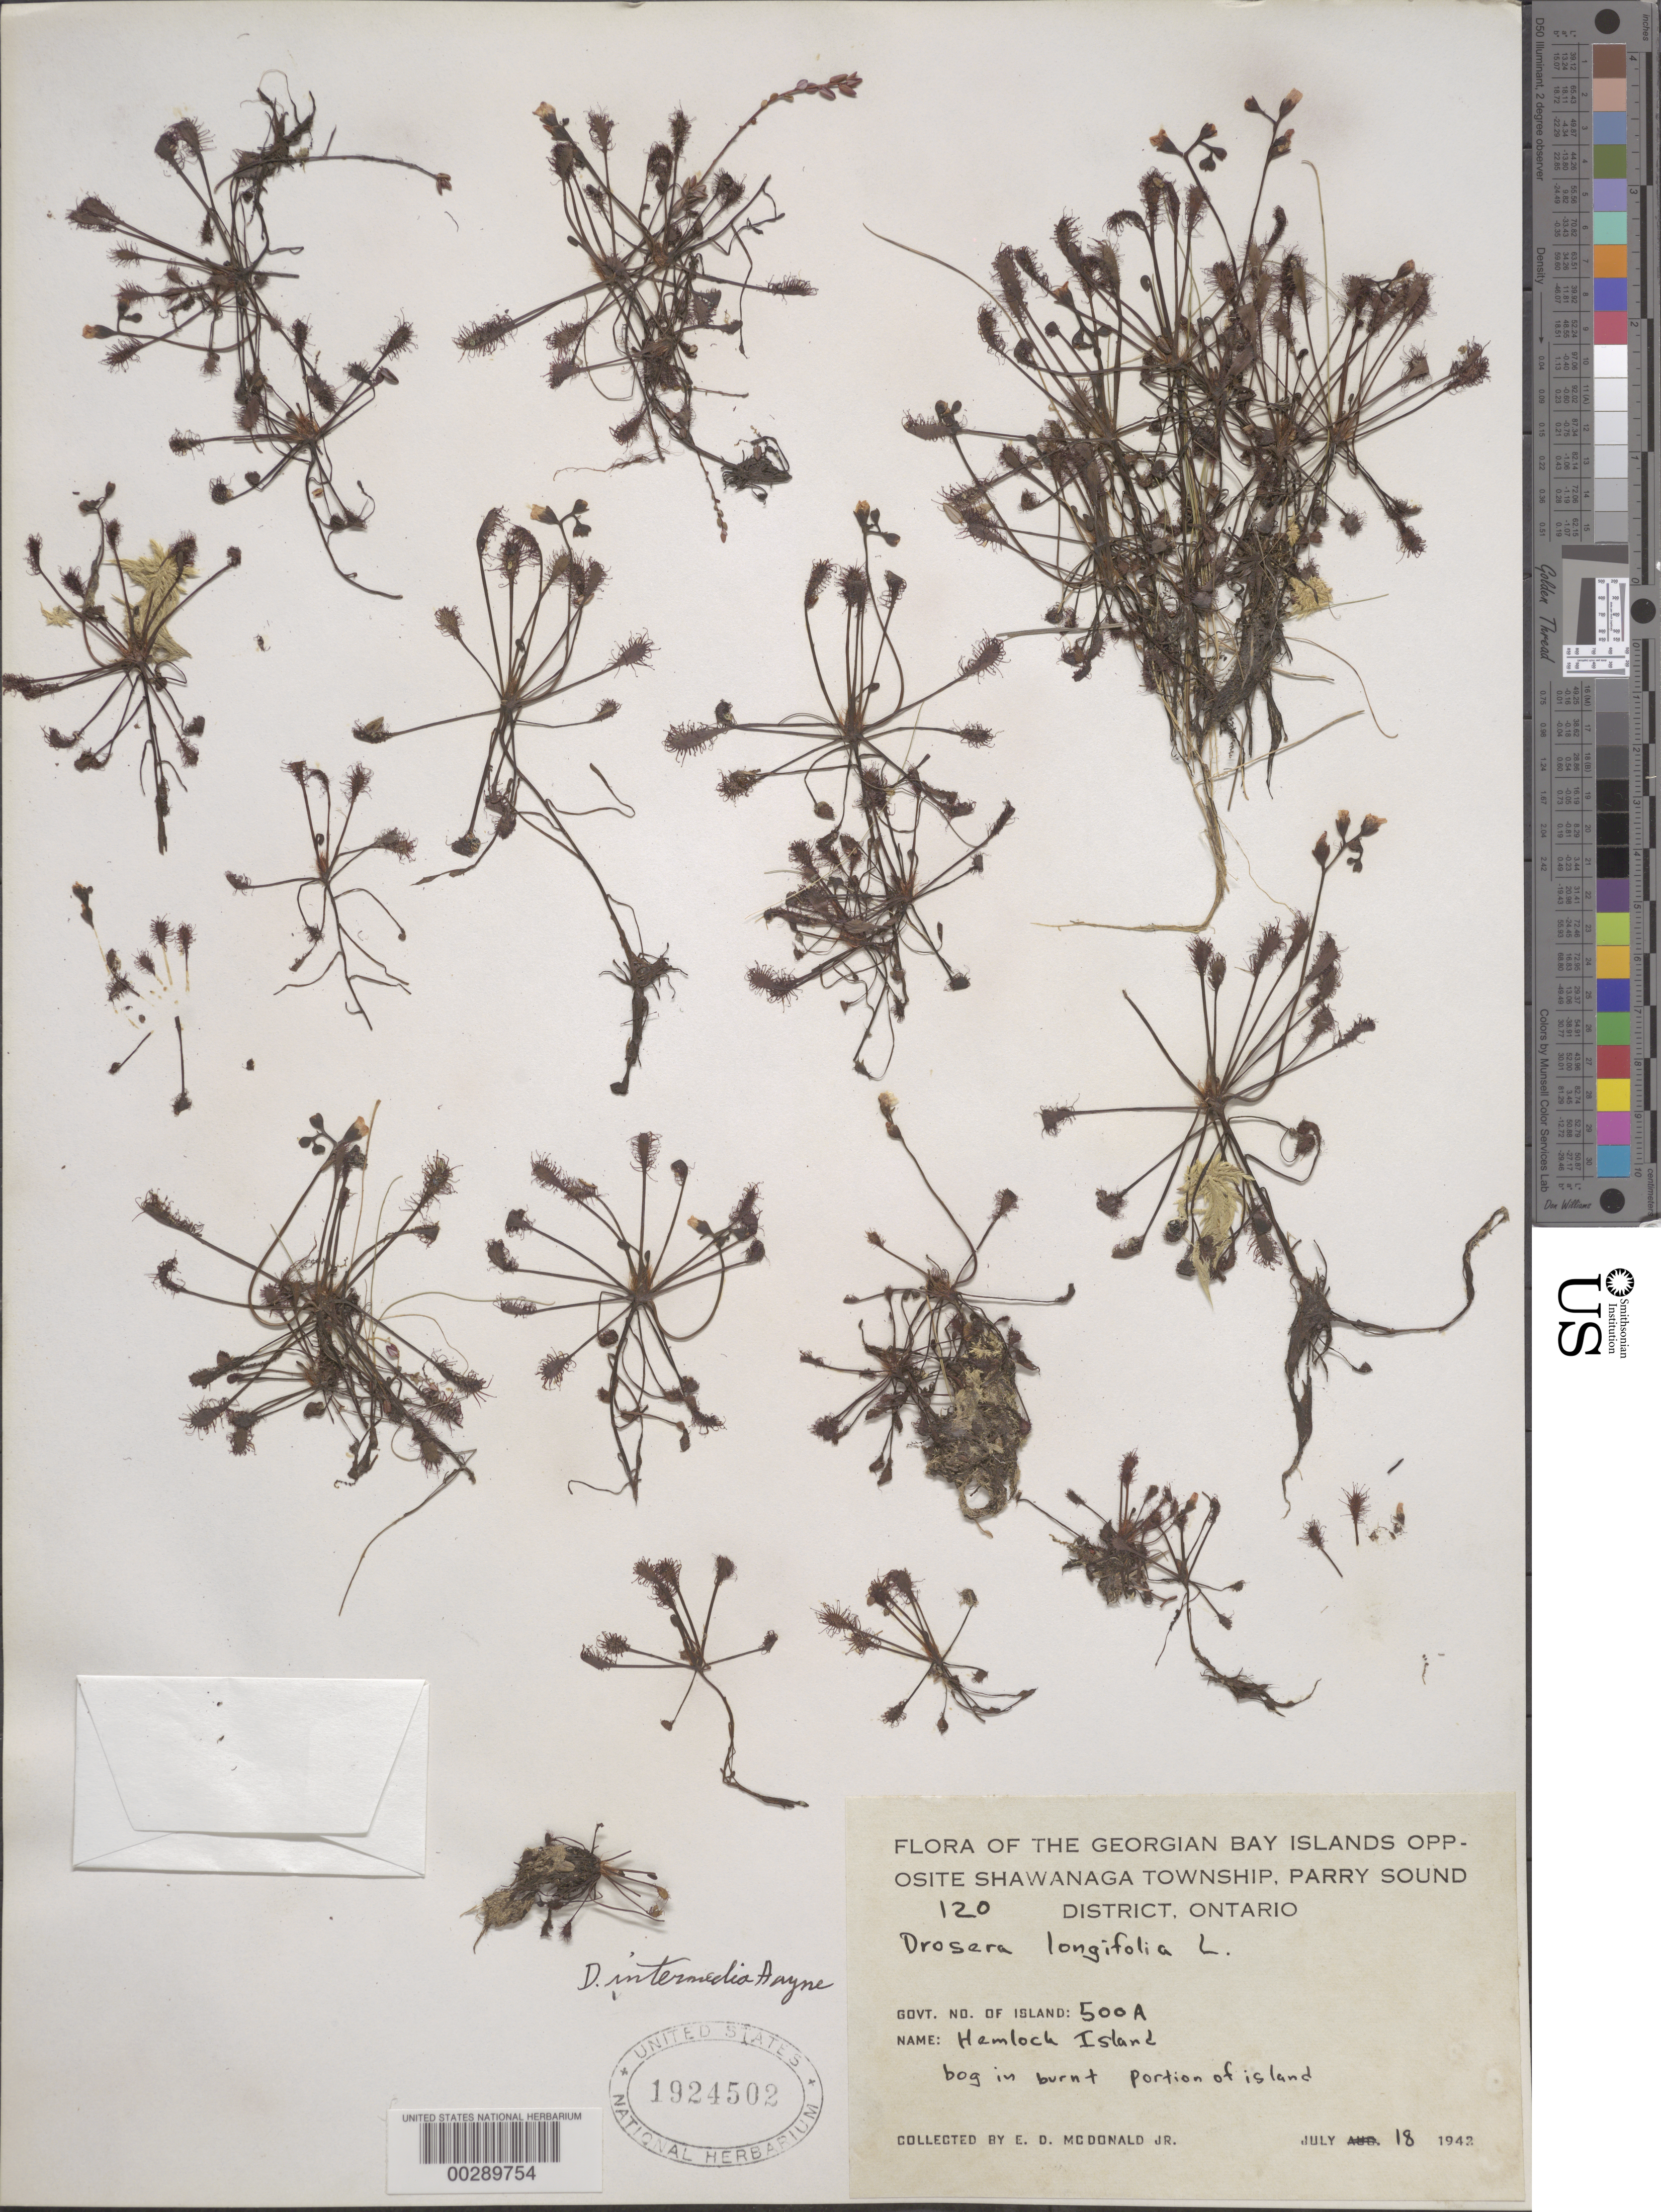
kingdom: Plantae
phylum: Tracheophyta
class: Magnoliopsida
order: Caryophyllales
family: Droseraceae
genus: Drosera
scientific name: Drosera intermedia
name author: Hayne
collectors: E. D. McDonald Jr.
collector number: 120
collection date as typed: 18 Jul 1942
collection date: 1942-07-18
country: Canada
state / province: Ontario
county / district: Parry Sound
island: Hemlock Island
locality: Opposite Shawanaga Township, Govt. no. of island: 500a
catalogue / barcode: US 1924502